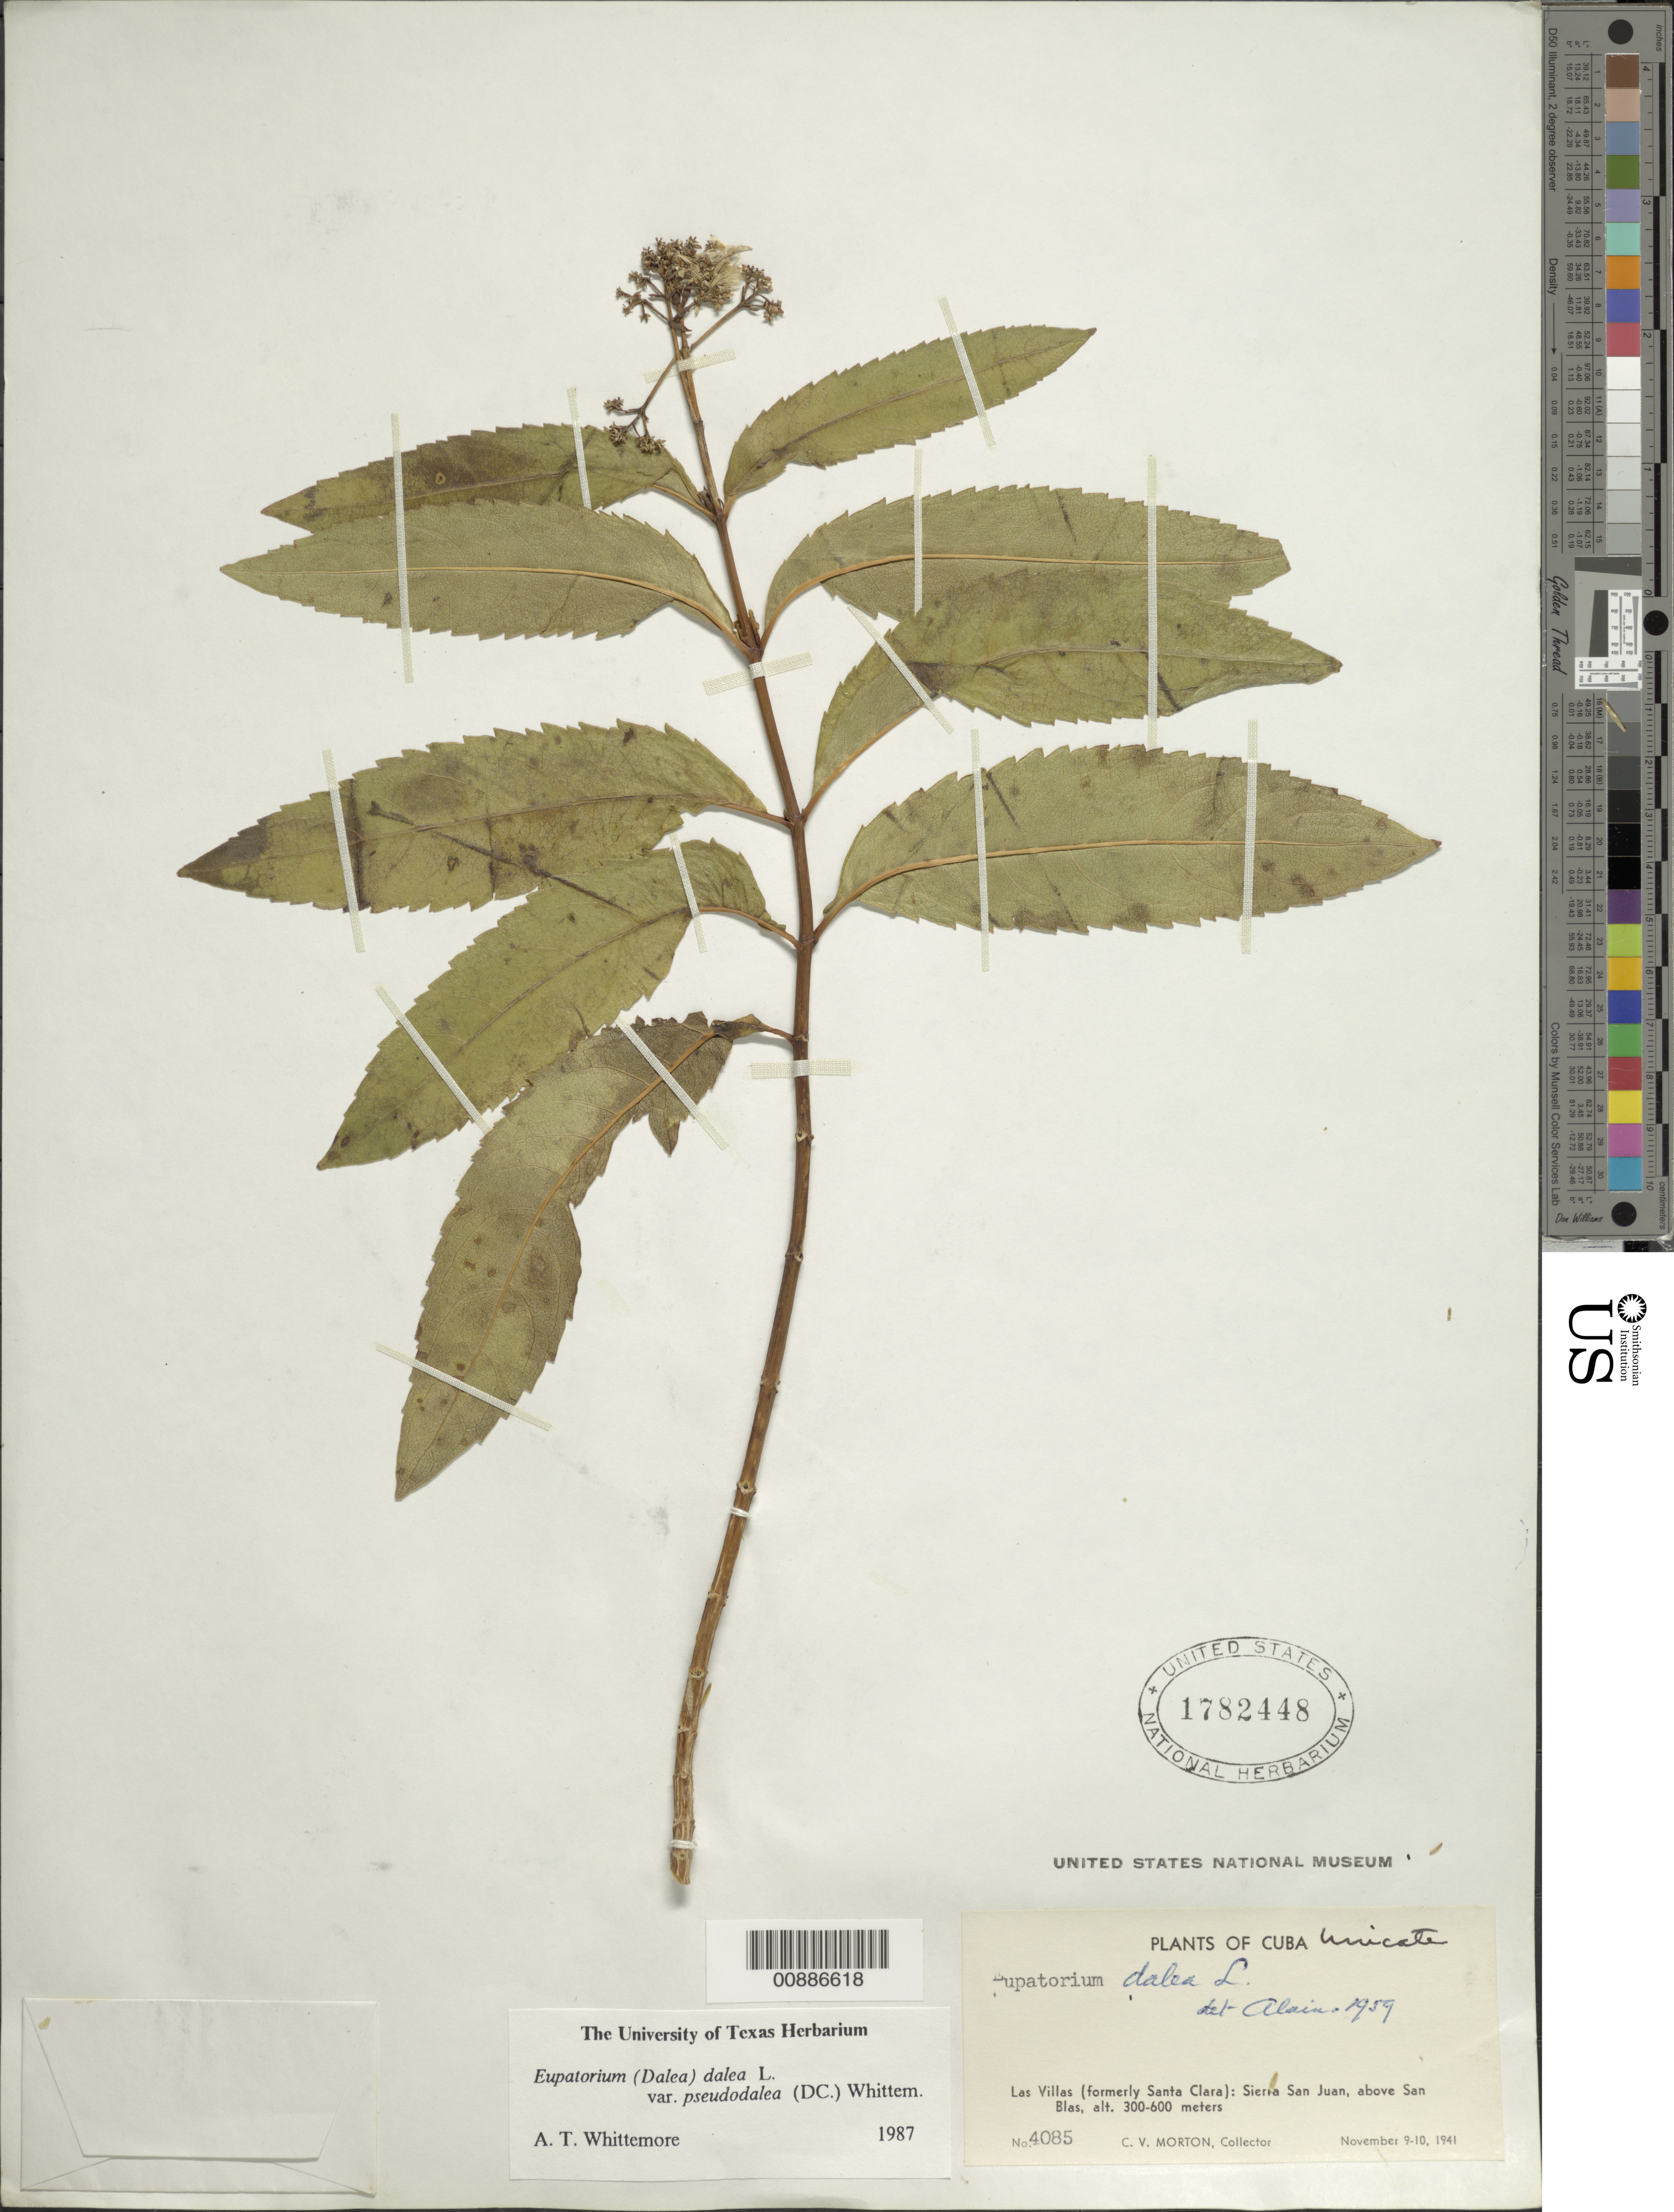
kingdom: Plantae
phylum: Tracheophyta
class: Magnoliopsida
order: Asterales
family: Asteraceae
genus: Critonia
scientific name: Critonia pseudodalea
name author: DC.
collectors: C. V. Morton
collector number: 4085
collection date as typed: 09 Nov 1941 to 10 Nov 1941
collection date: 1941-11-09/1941-11-10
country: Cuba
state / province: Las Villas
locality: Sierra San Juan, above San Blas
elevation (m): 300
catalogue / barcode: US 1782448